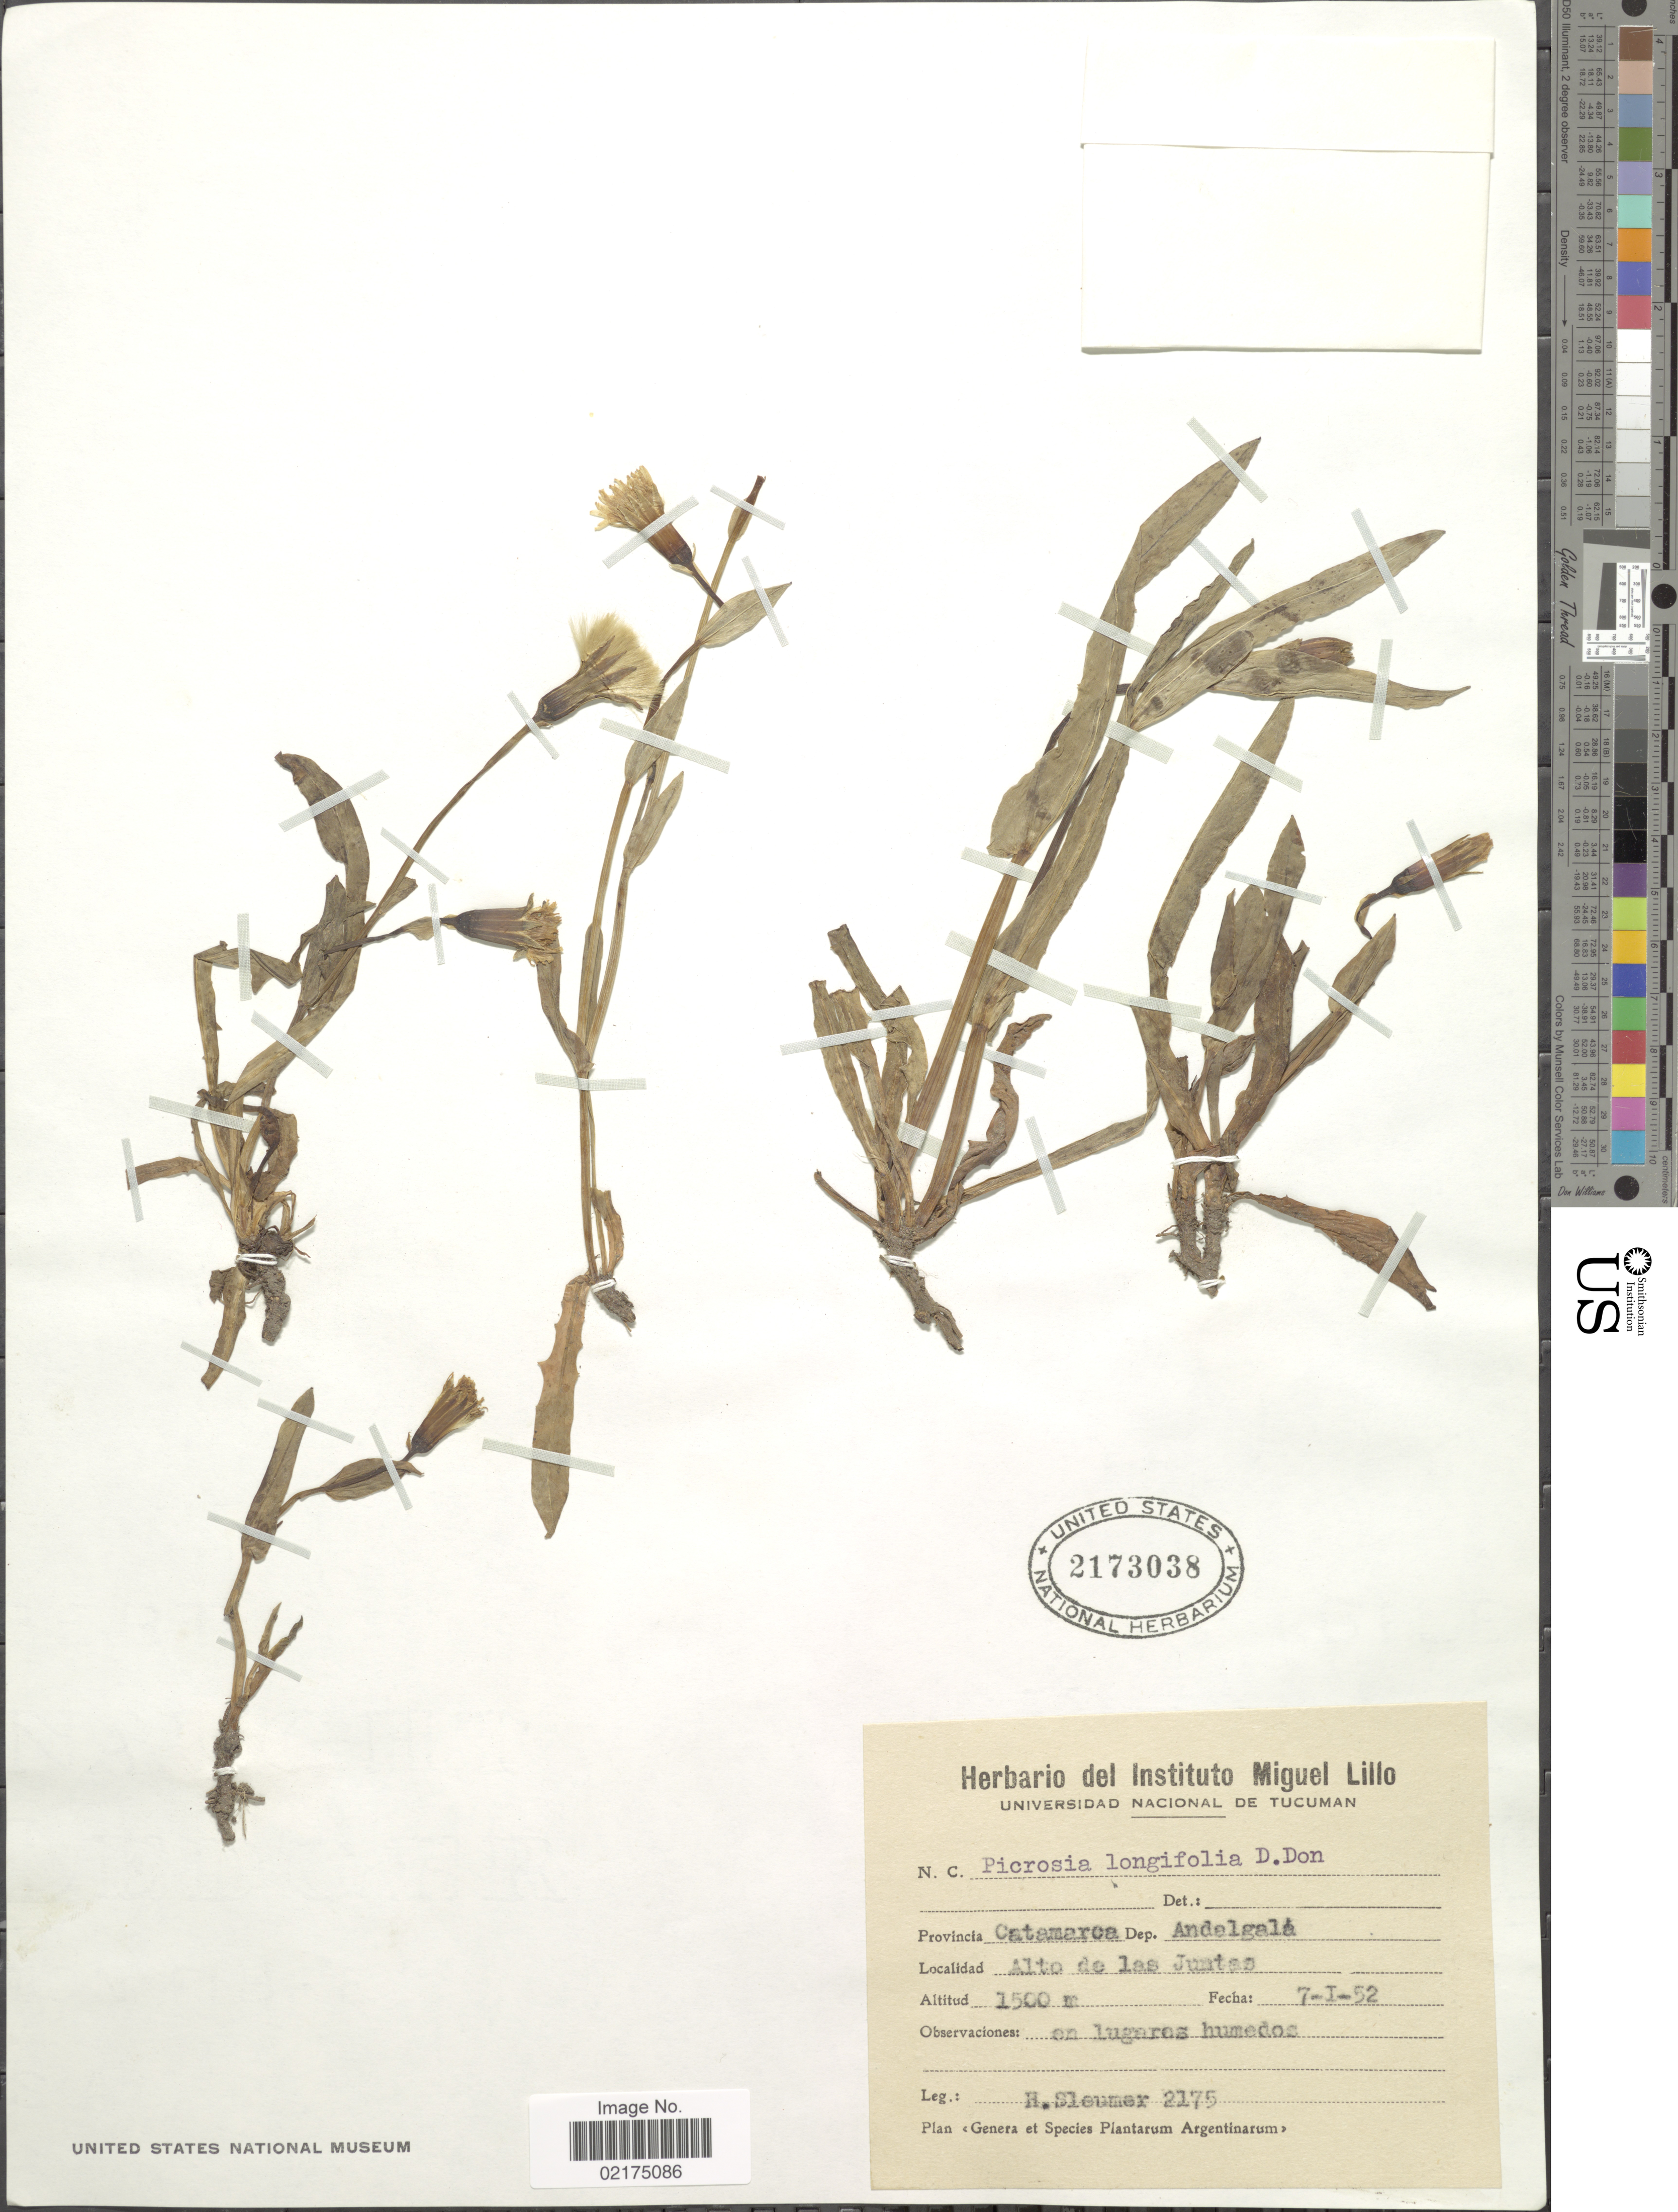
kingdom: Plantae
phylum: Tracheophyta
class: Magnoliopsida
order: Asterales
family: Asteraceae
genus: Picrosia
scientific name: Picrosia longifolia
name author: D. Don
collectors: H. O. Sleumer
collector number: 2175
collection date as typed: Transcribed d/m/y: 1/1/52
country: Argentina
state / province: Catamarca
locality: Dep. Andelgala, Alto de las Juntas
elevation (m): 1500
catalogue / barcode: US 2173038